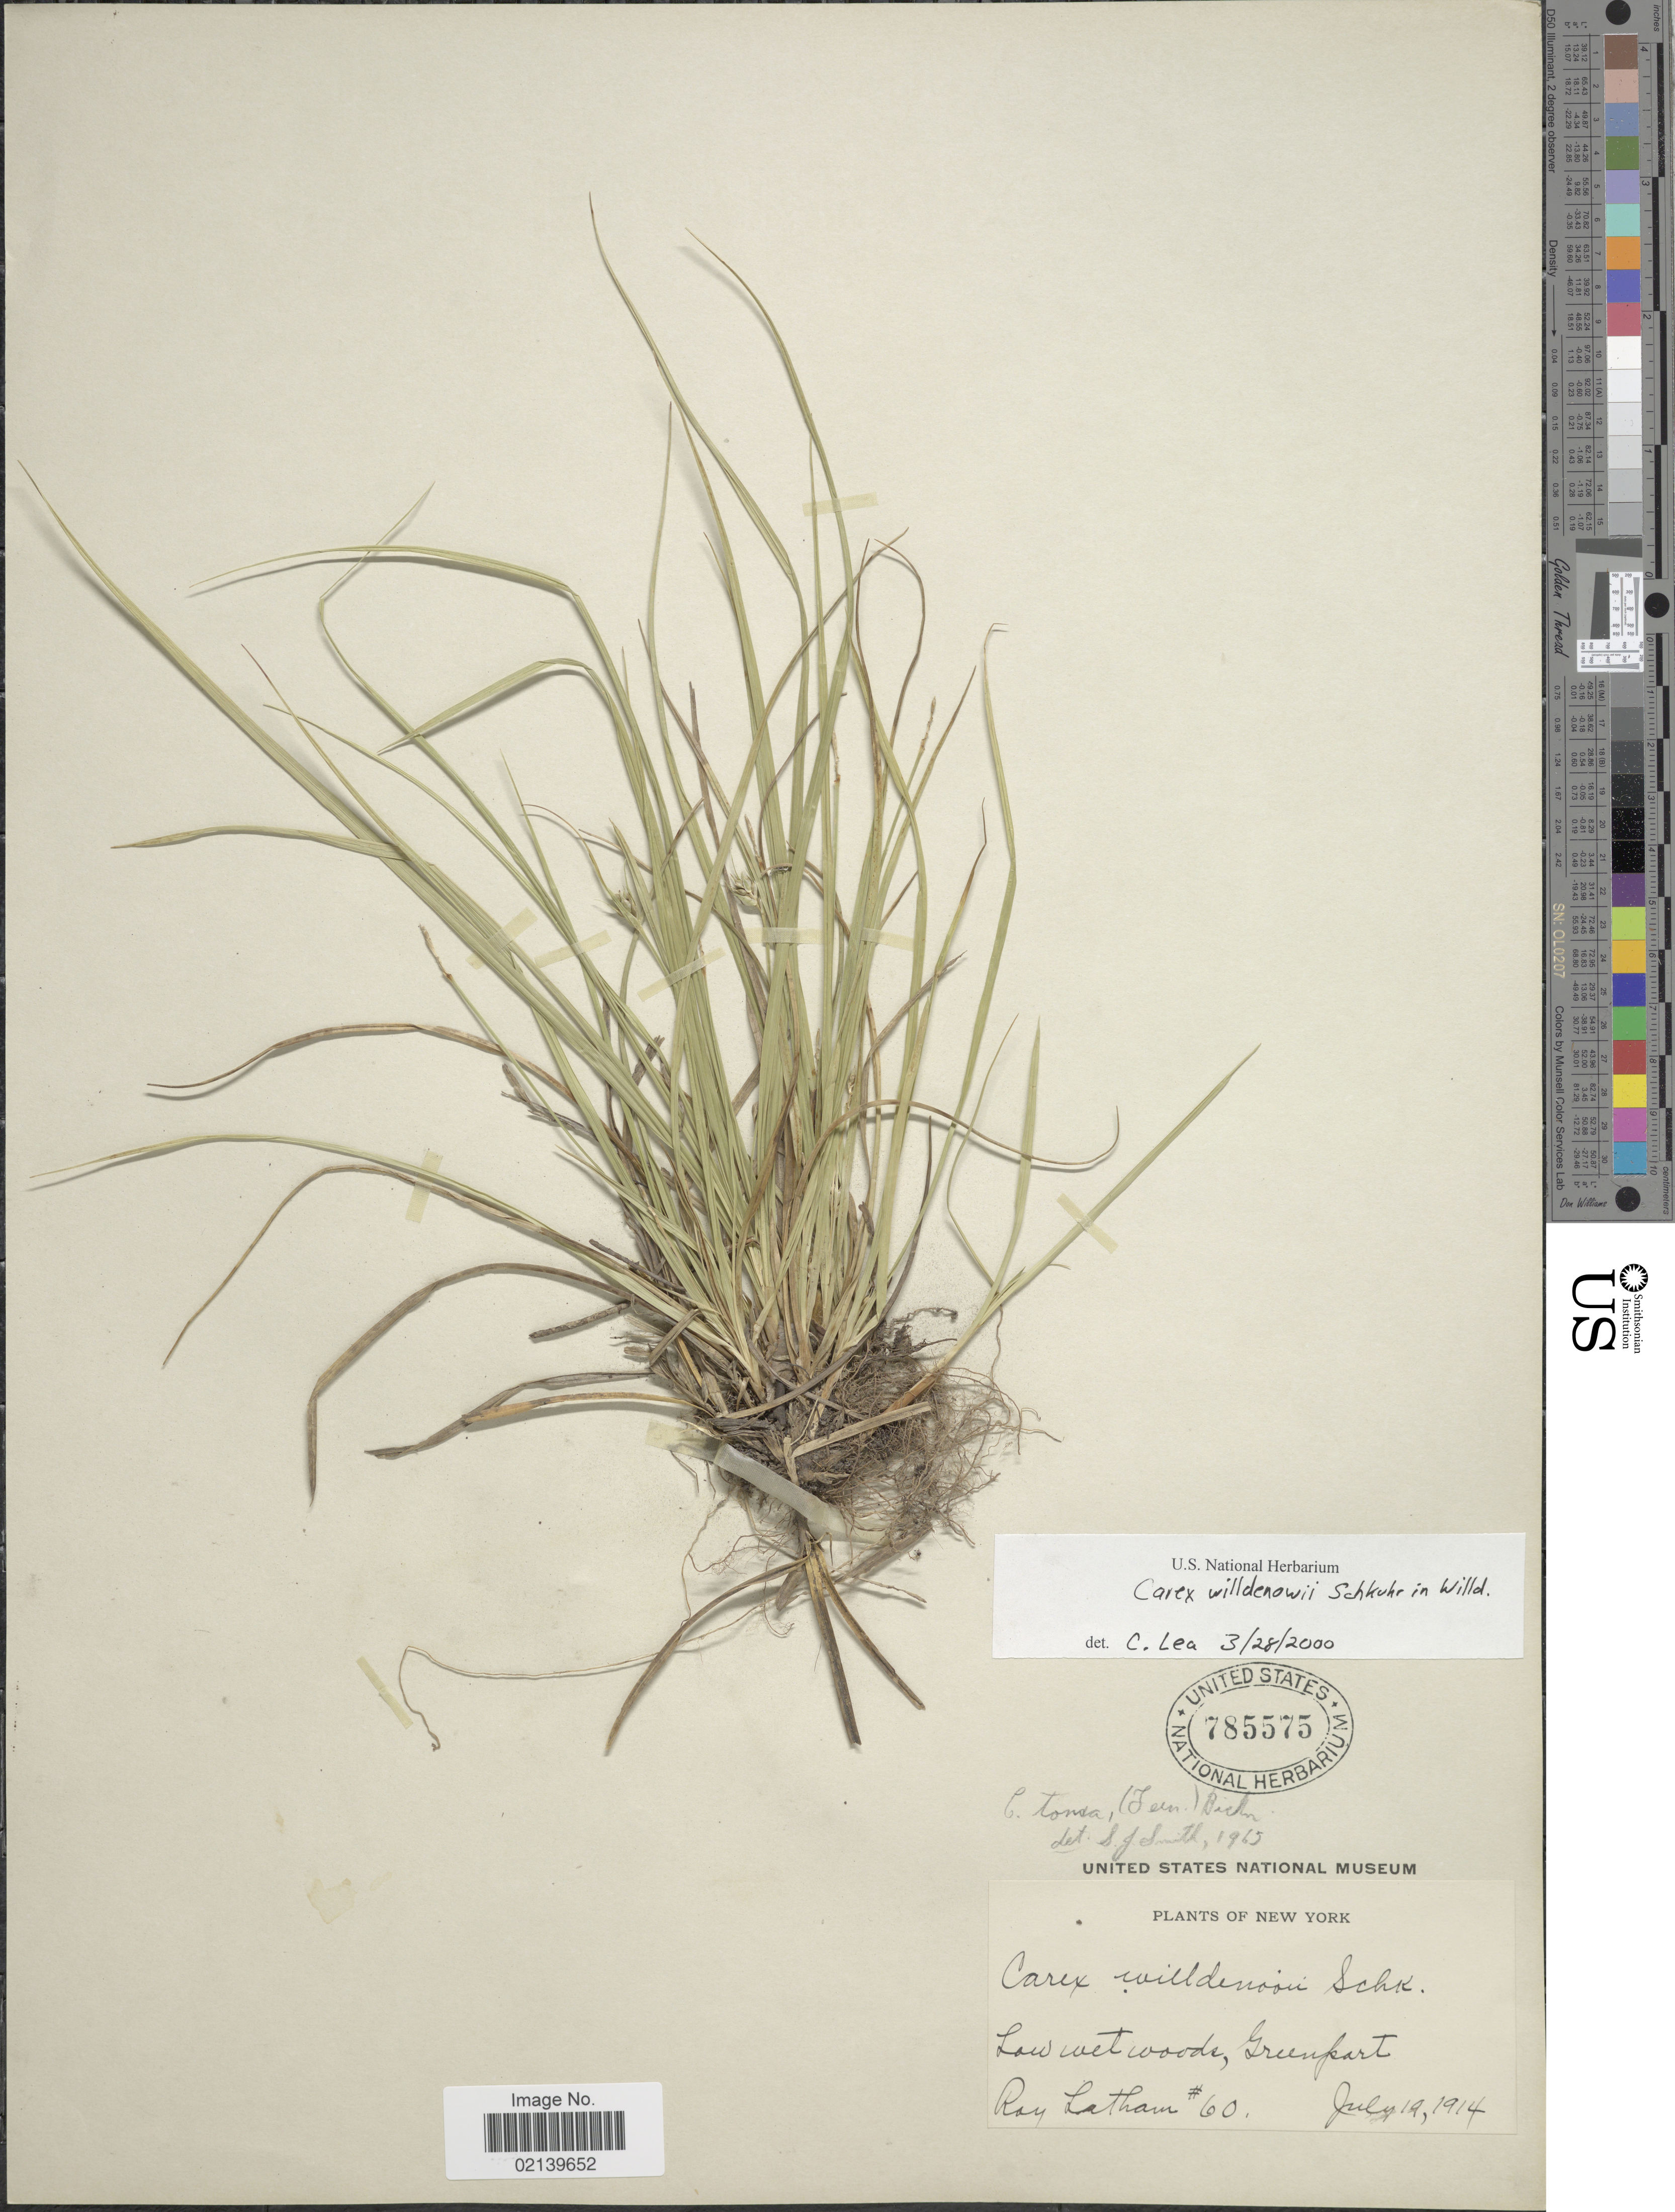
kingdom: Plantae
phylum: Tracheophyta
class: Liliopsida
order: Poales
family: Cyperaceae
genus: Carex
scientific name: Carex willdenowii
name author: Willd.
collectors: R. Latham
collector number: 60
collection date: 1914-07-19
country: United States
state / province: New York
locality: Low wet woods, Greenpart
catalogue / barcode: US 785575